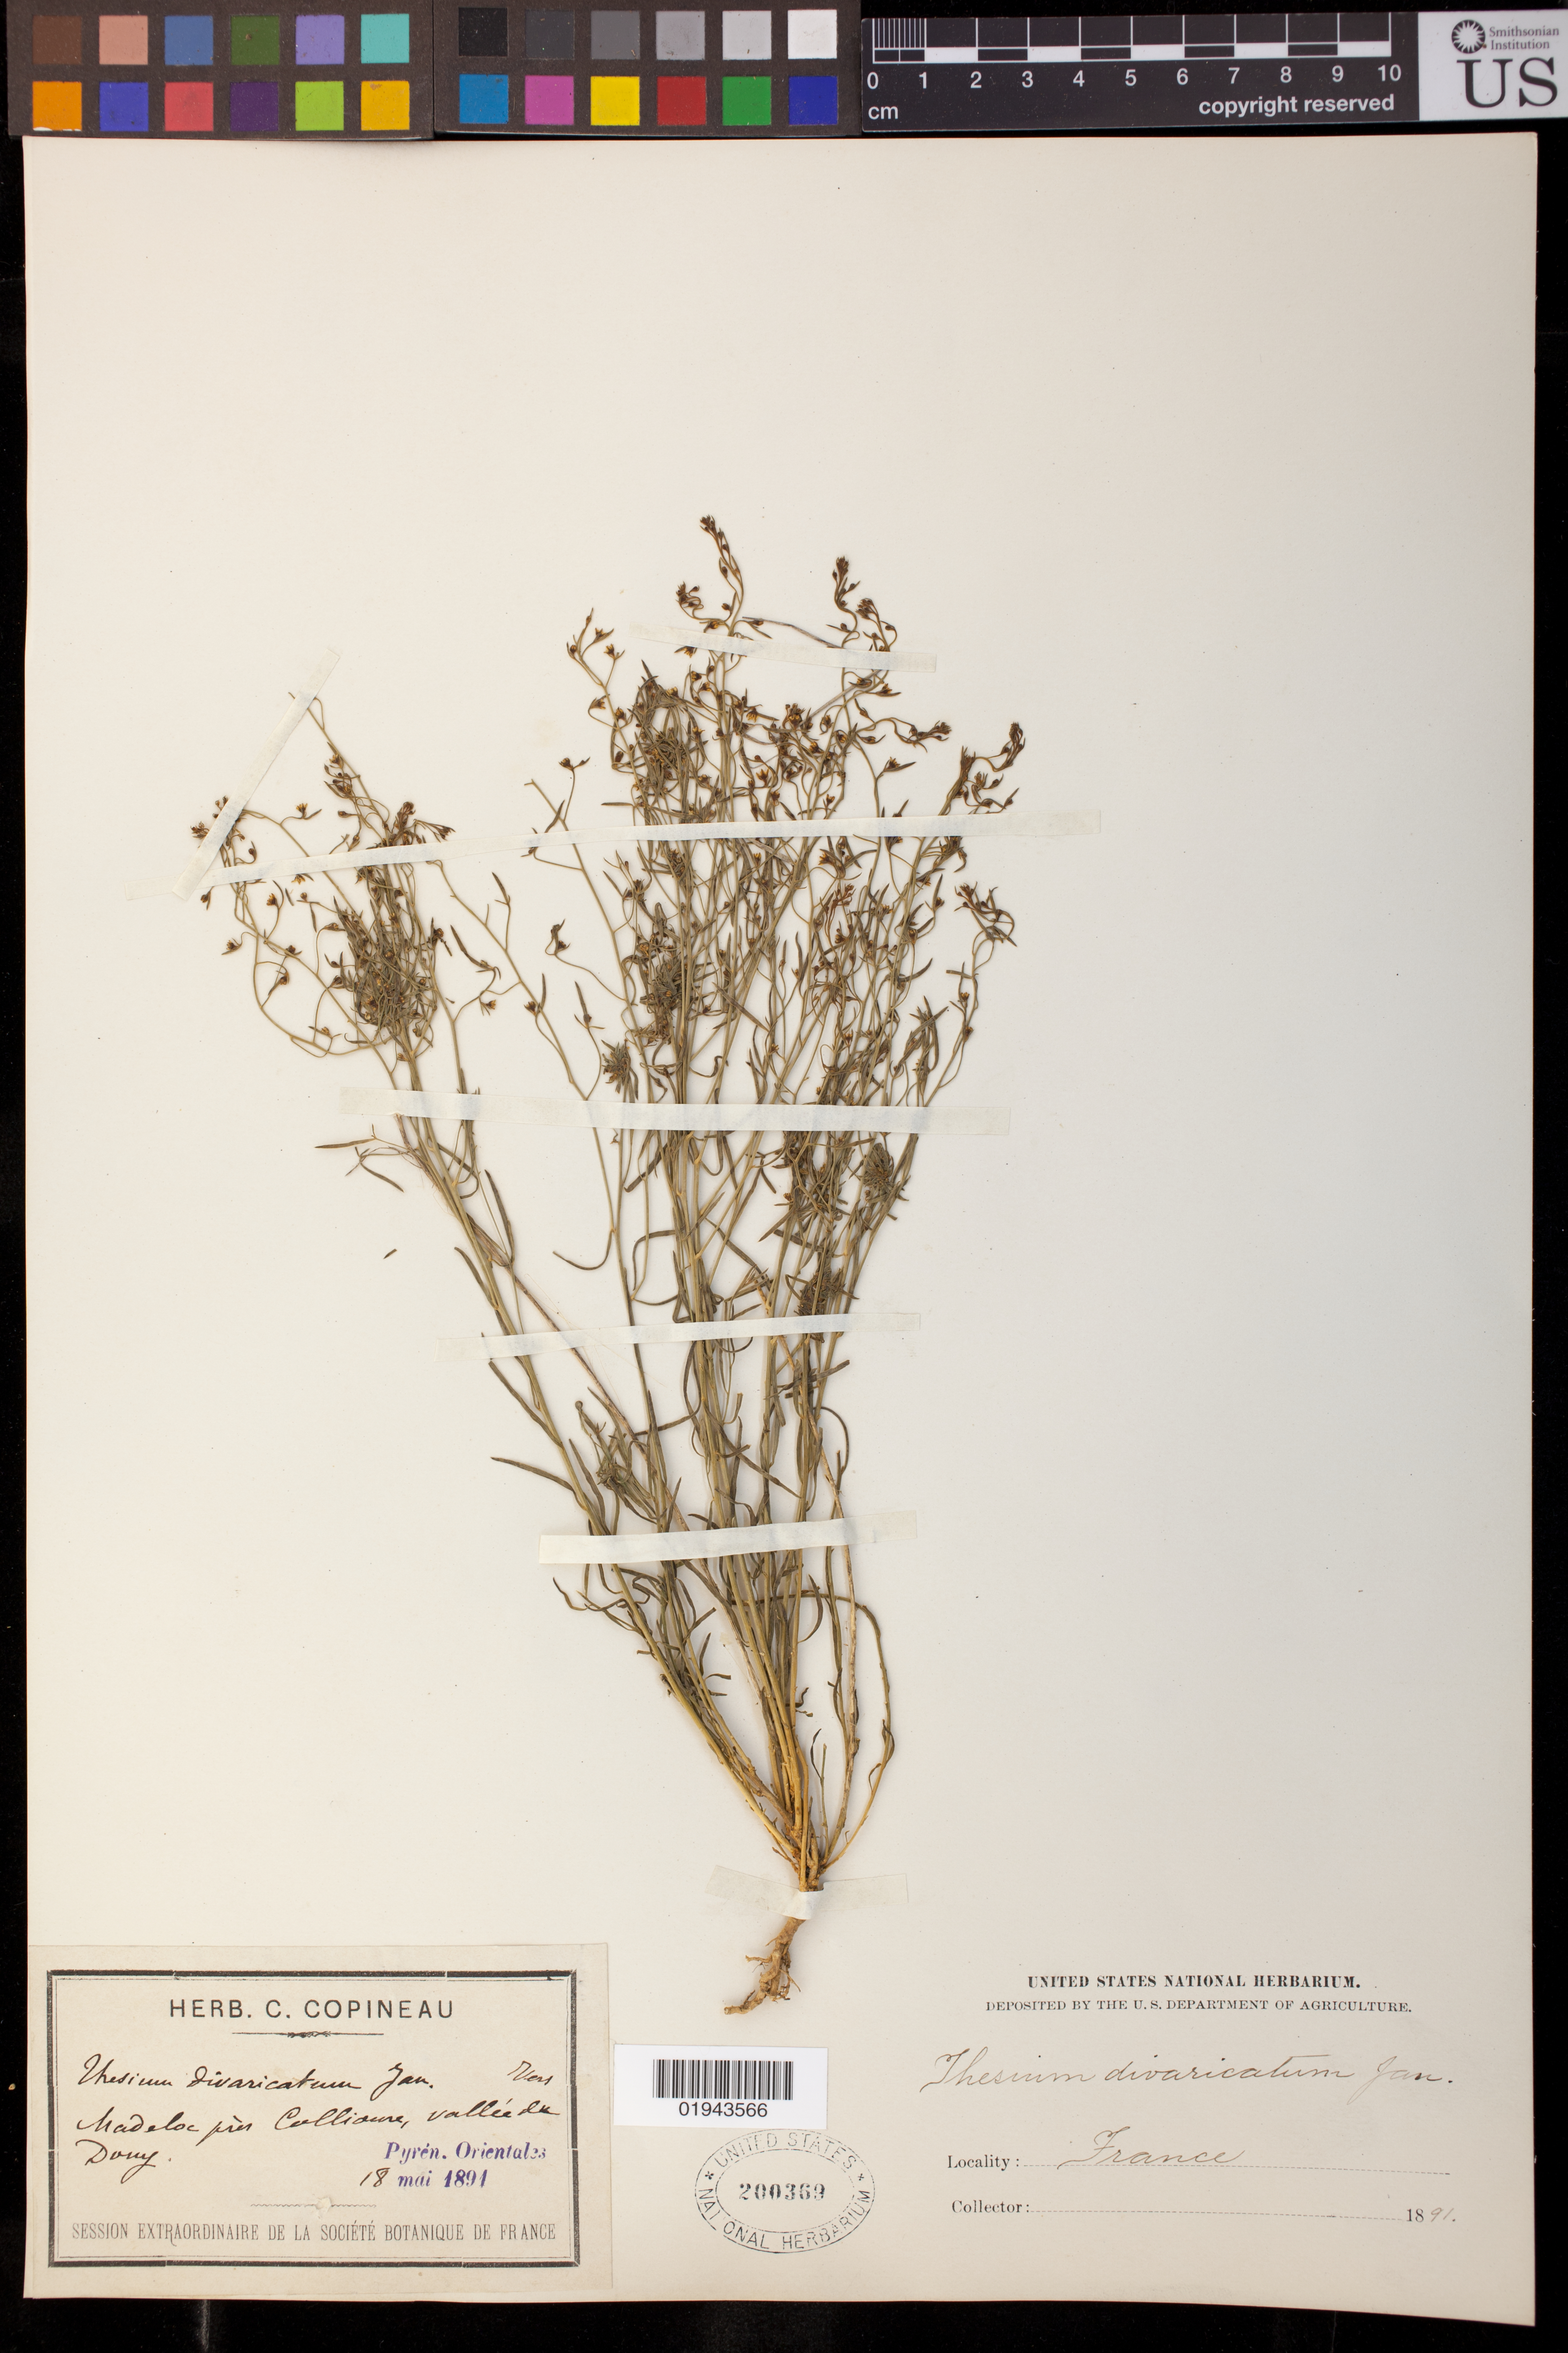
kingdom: Plantae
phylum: Tracheophyta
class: Magnoliopsida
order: Santalales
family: Thesiaceae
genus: Thesium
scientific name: Thesium divaricatum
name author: Jan ex Mert. & W.D.J. Koch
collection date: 1891-05-18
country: France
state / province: Occitanie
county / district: Pyrénées-Orientiales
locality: Madeloc pres Collioure, vallee du Dony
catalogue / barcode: US 200369